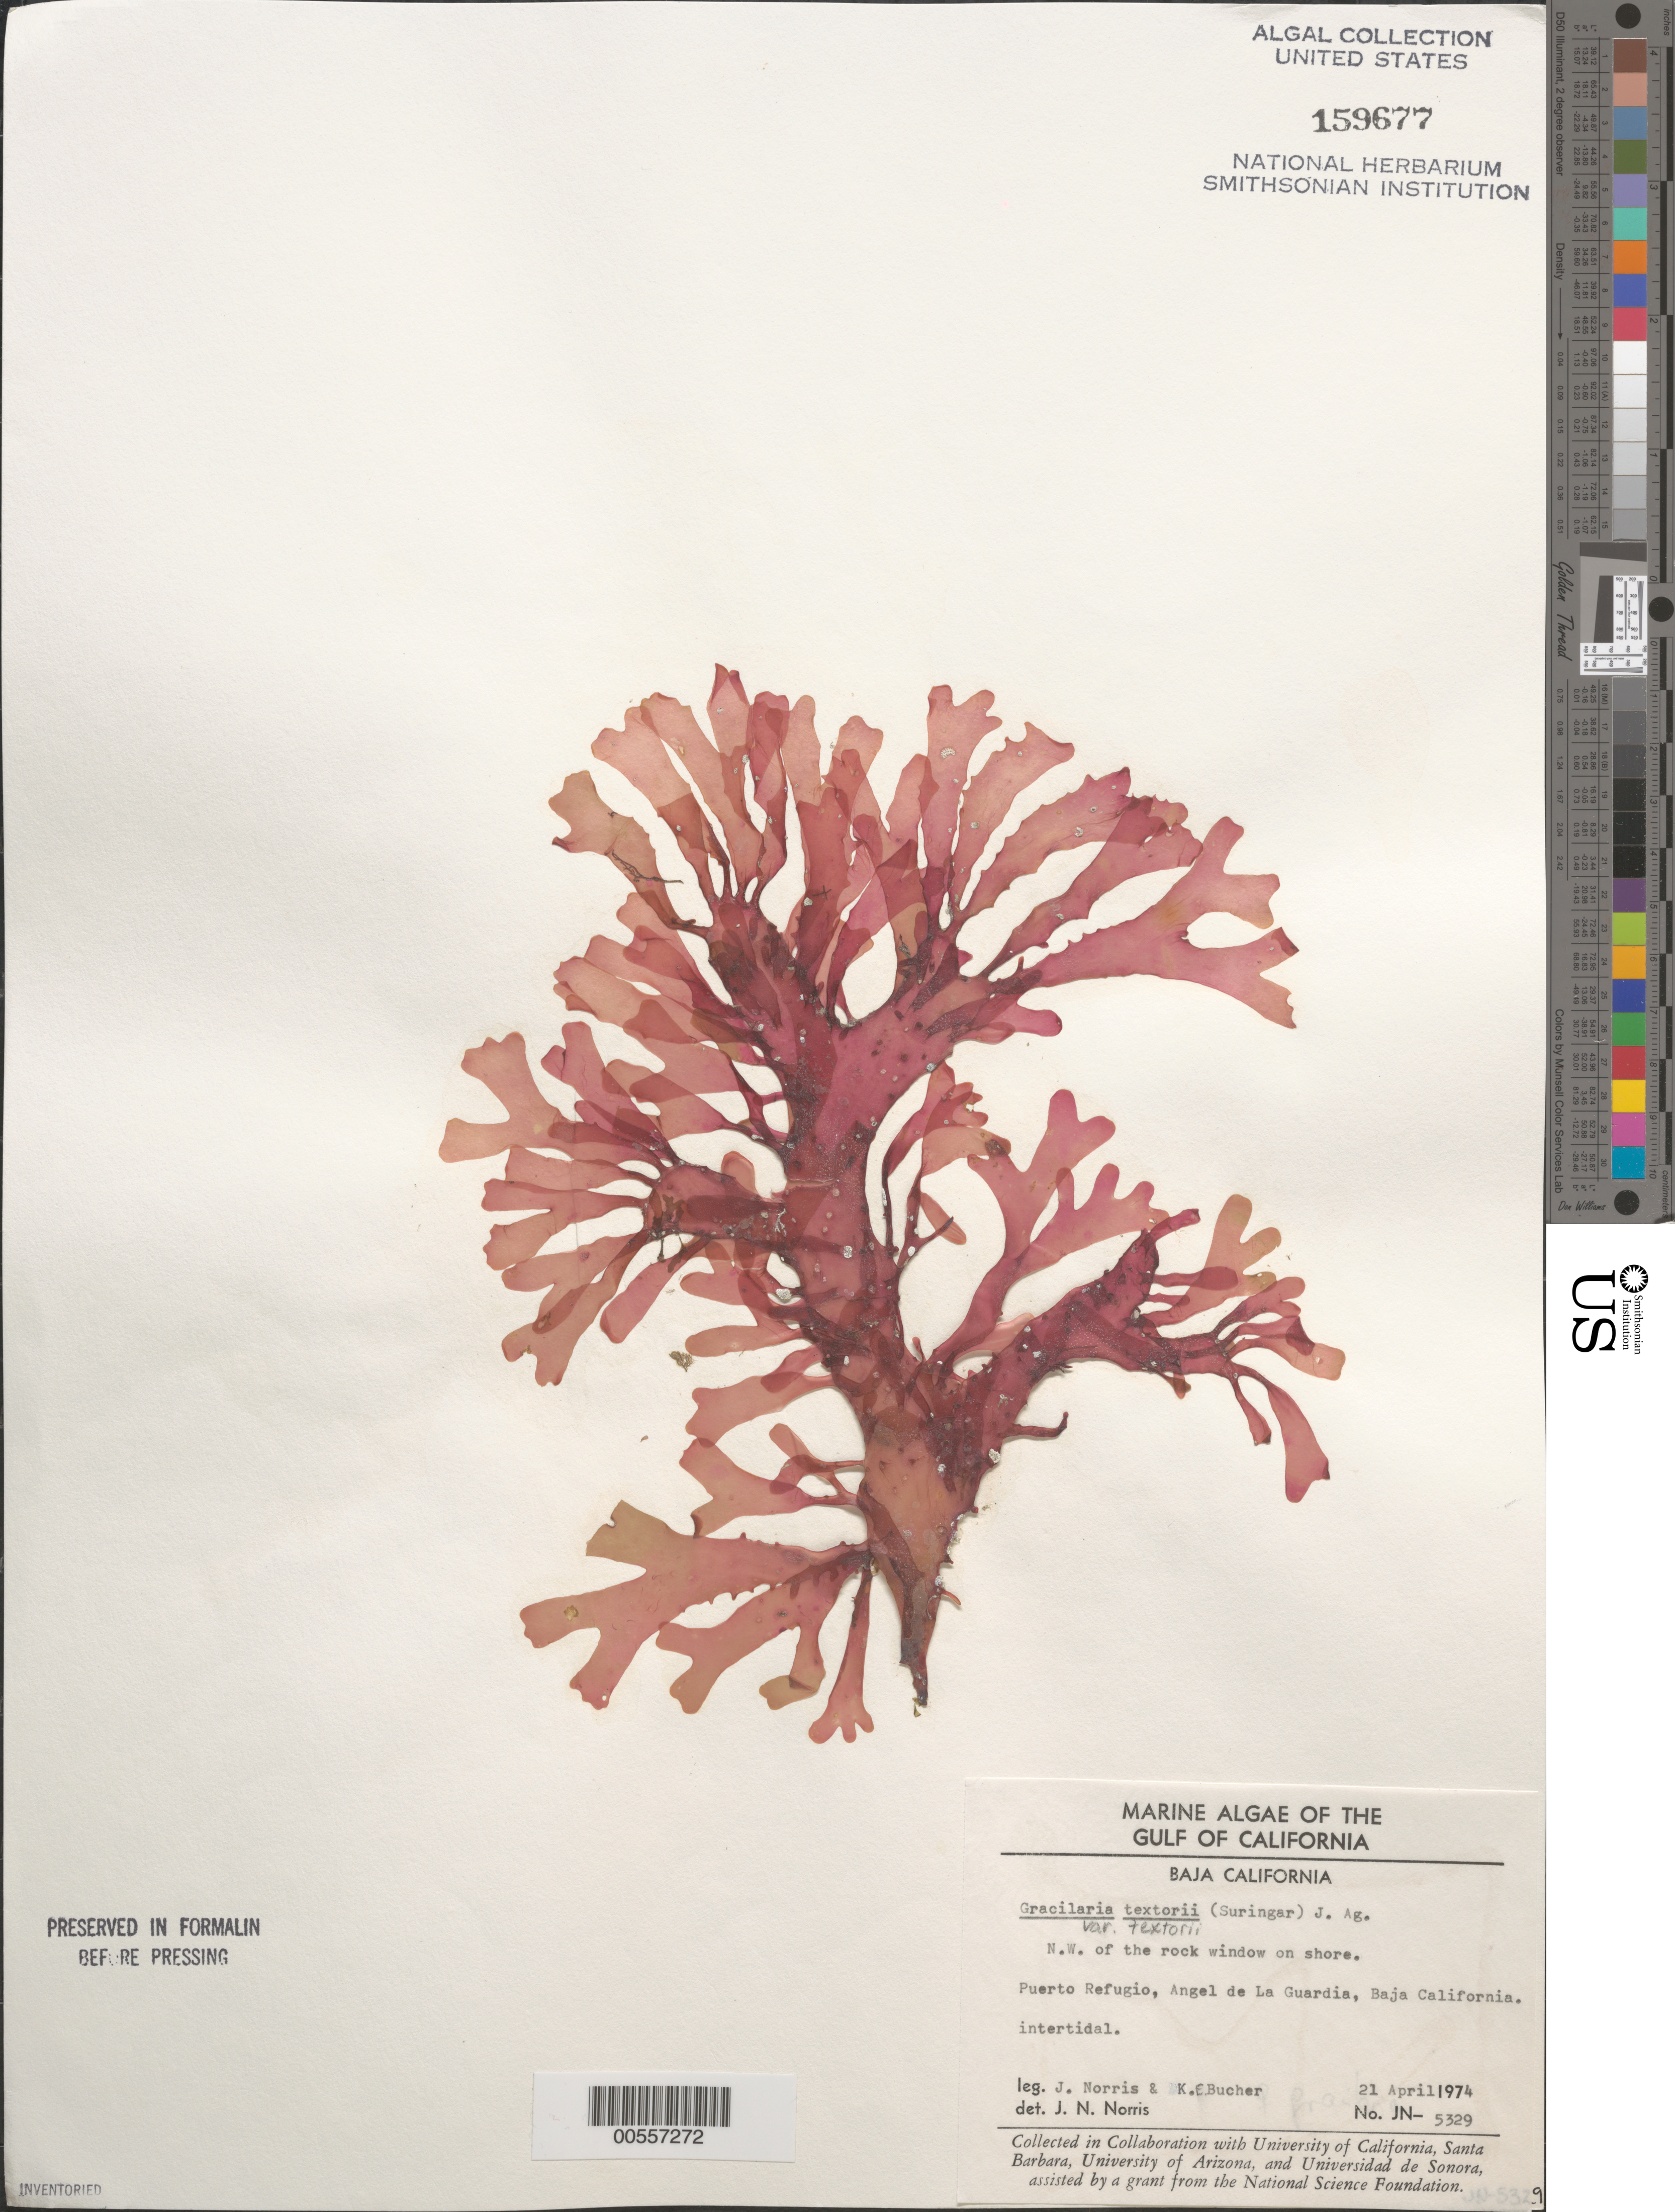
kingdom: Plantae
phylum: Rhodophyta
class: Florideophyceae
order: Gracilariales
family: Gracilariaceae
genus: Gracilaria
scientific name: Gracilaria textorii var. textorii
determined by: Norris, James N.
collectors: J. N. Norris & K. E. Bucher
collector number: JN-5329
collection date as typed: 21 Apr 1974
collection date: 1974-04-21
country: Mexico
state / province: Baja California Norte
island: Isla Angel de la Guarda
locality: Puerto Refugio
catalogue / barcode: US 159677